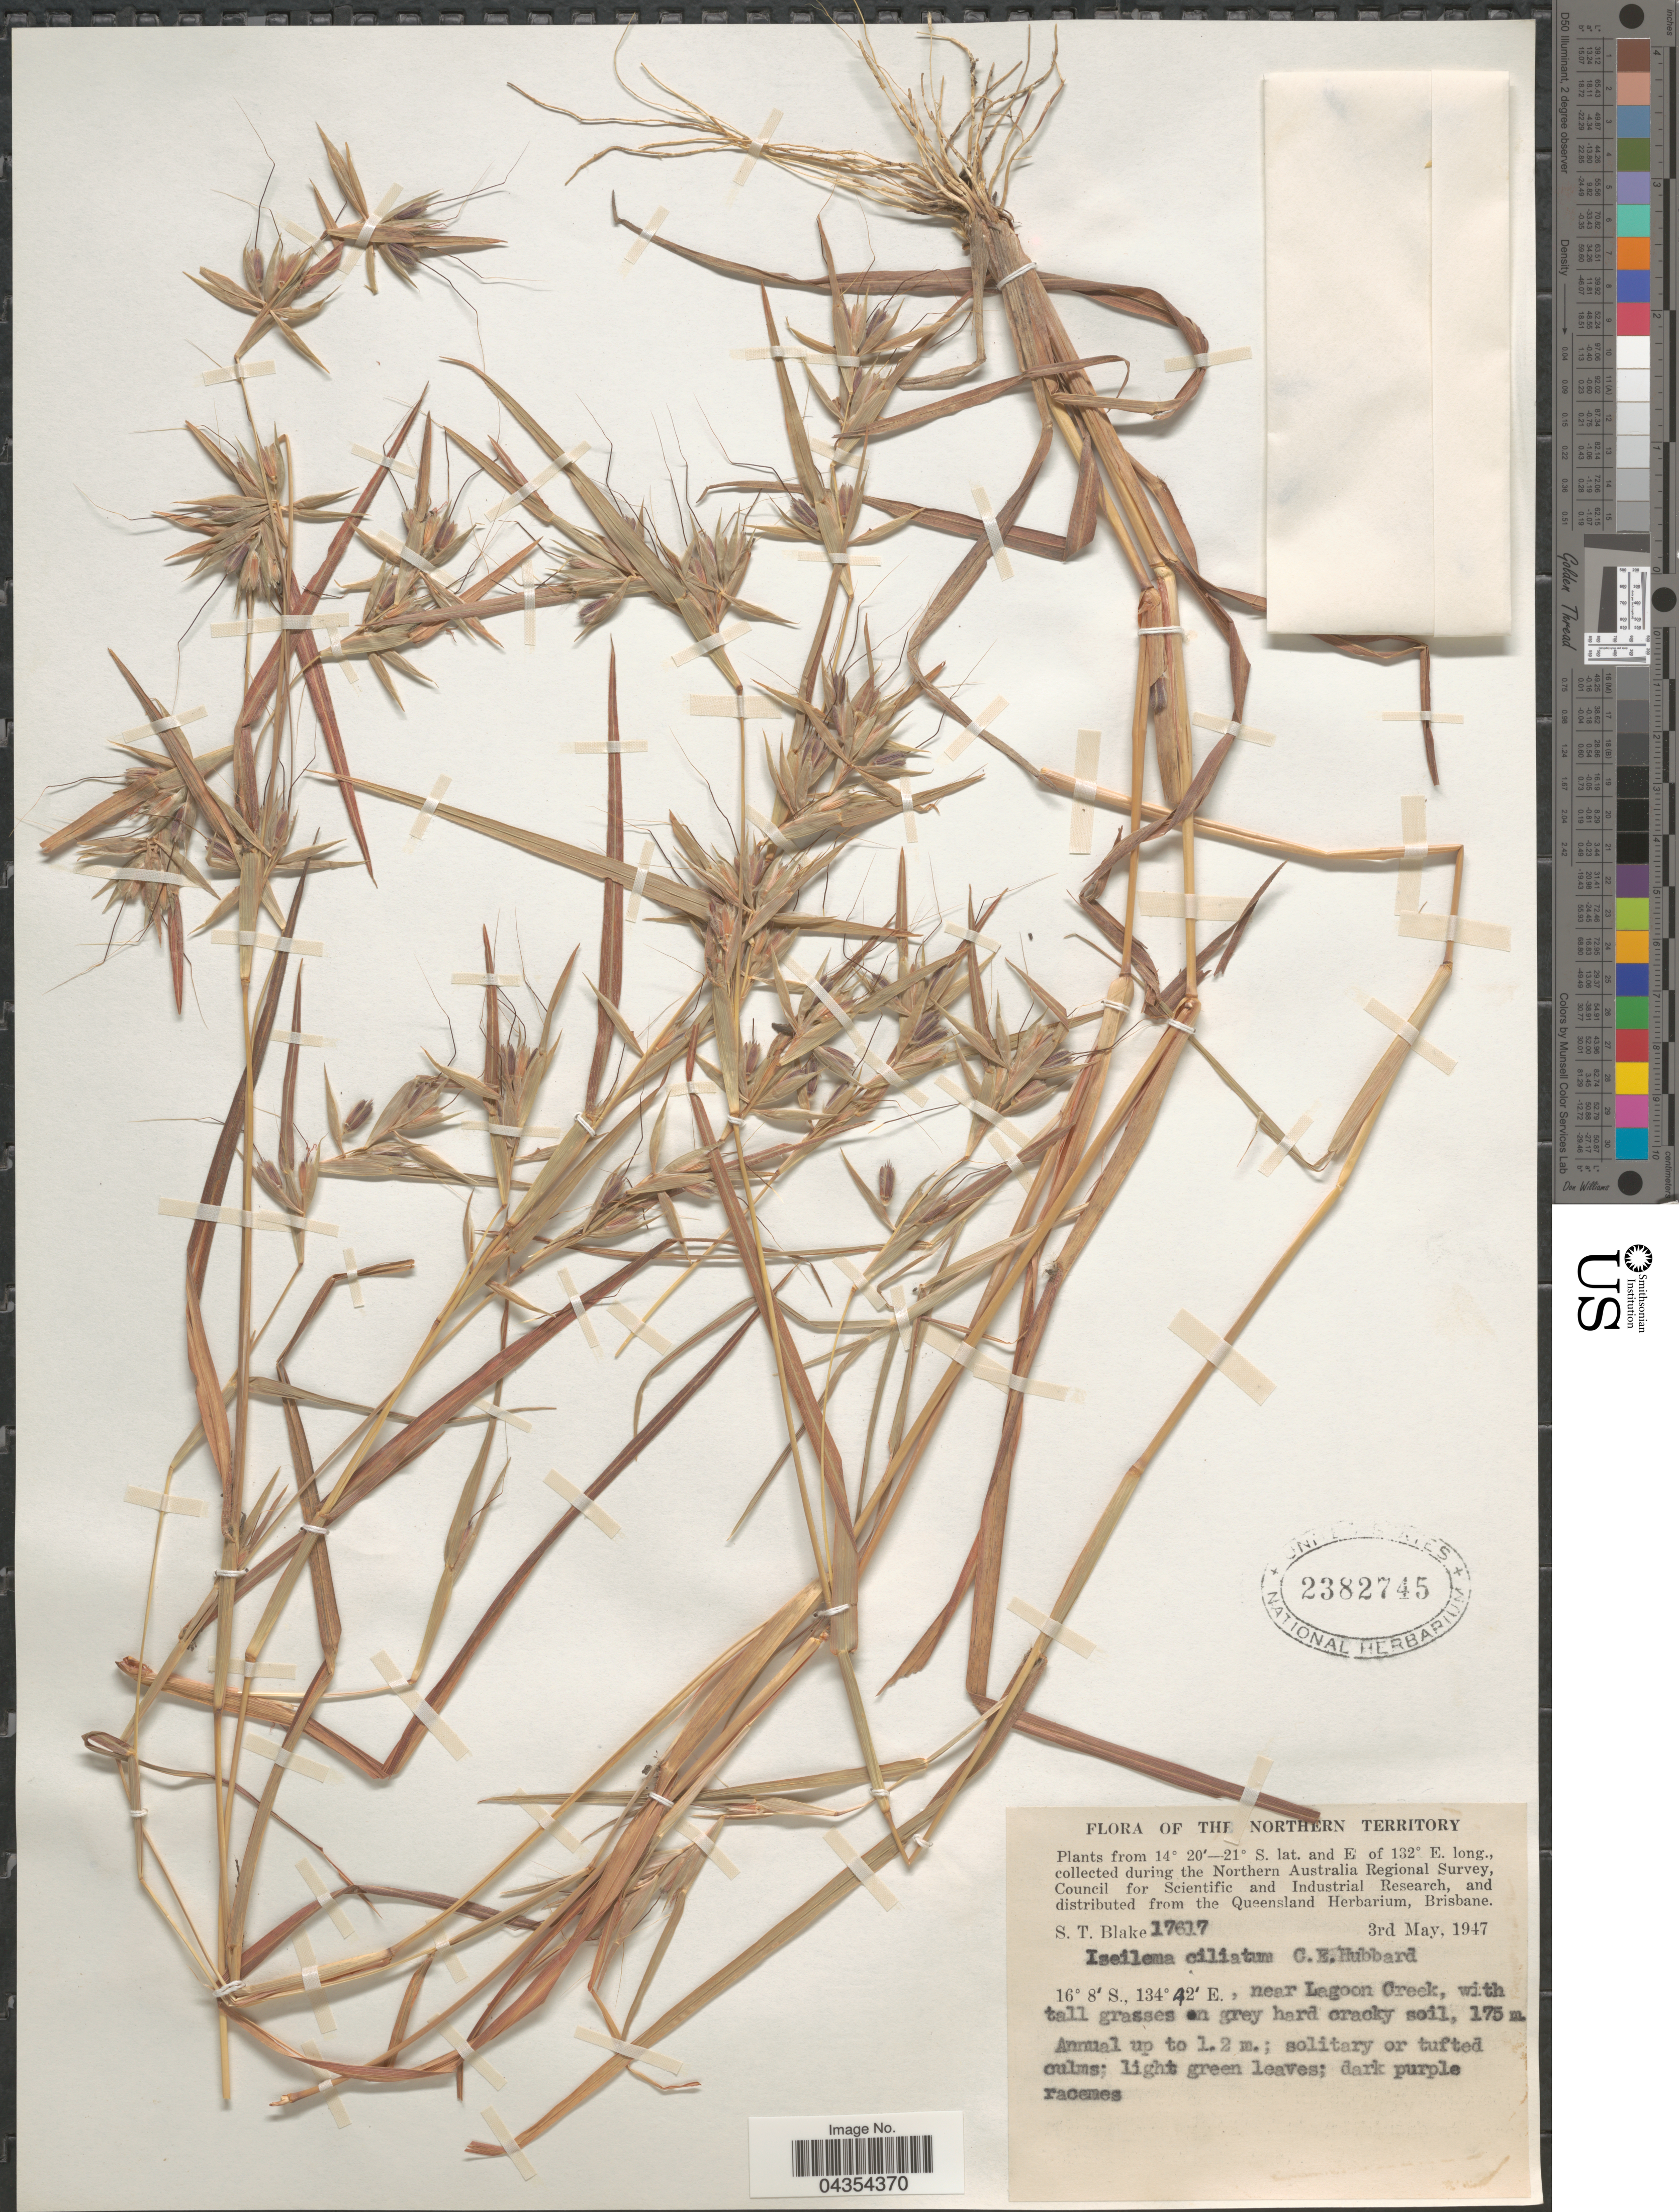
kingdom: Plantae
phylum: Tracheophyta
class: Liliopsida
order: Poales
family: Poaceae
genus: Iseilema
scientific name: Iseilema ciliatum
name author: C. E. Hubb.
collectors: S. T. Blake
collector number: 17617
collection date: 1947-05-03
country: Australia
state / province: Northern Territory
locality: The Northern Australia Regional Survey. Near Lagoon Creek.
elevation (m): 175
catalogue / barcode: US 2382745